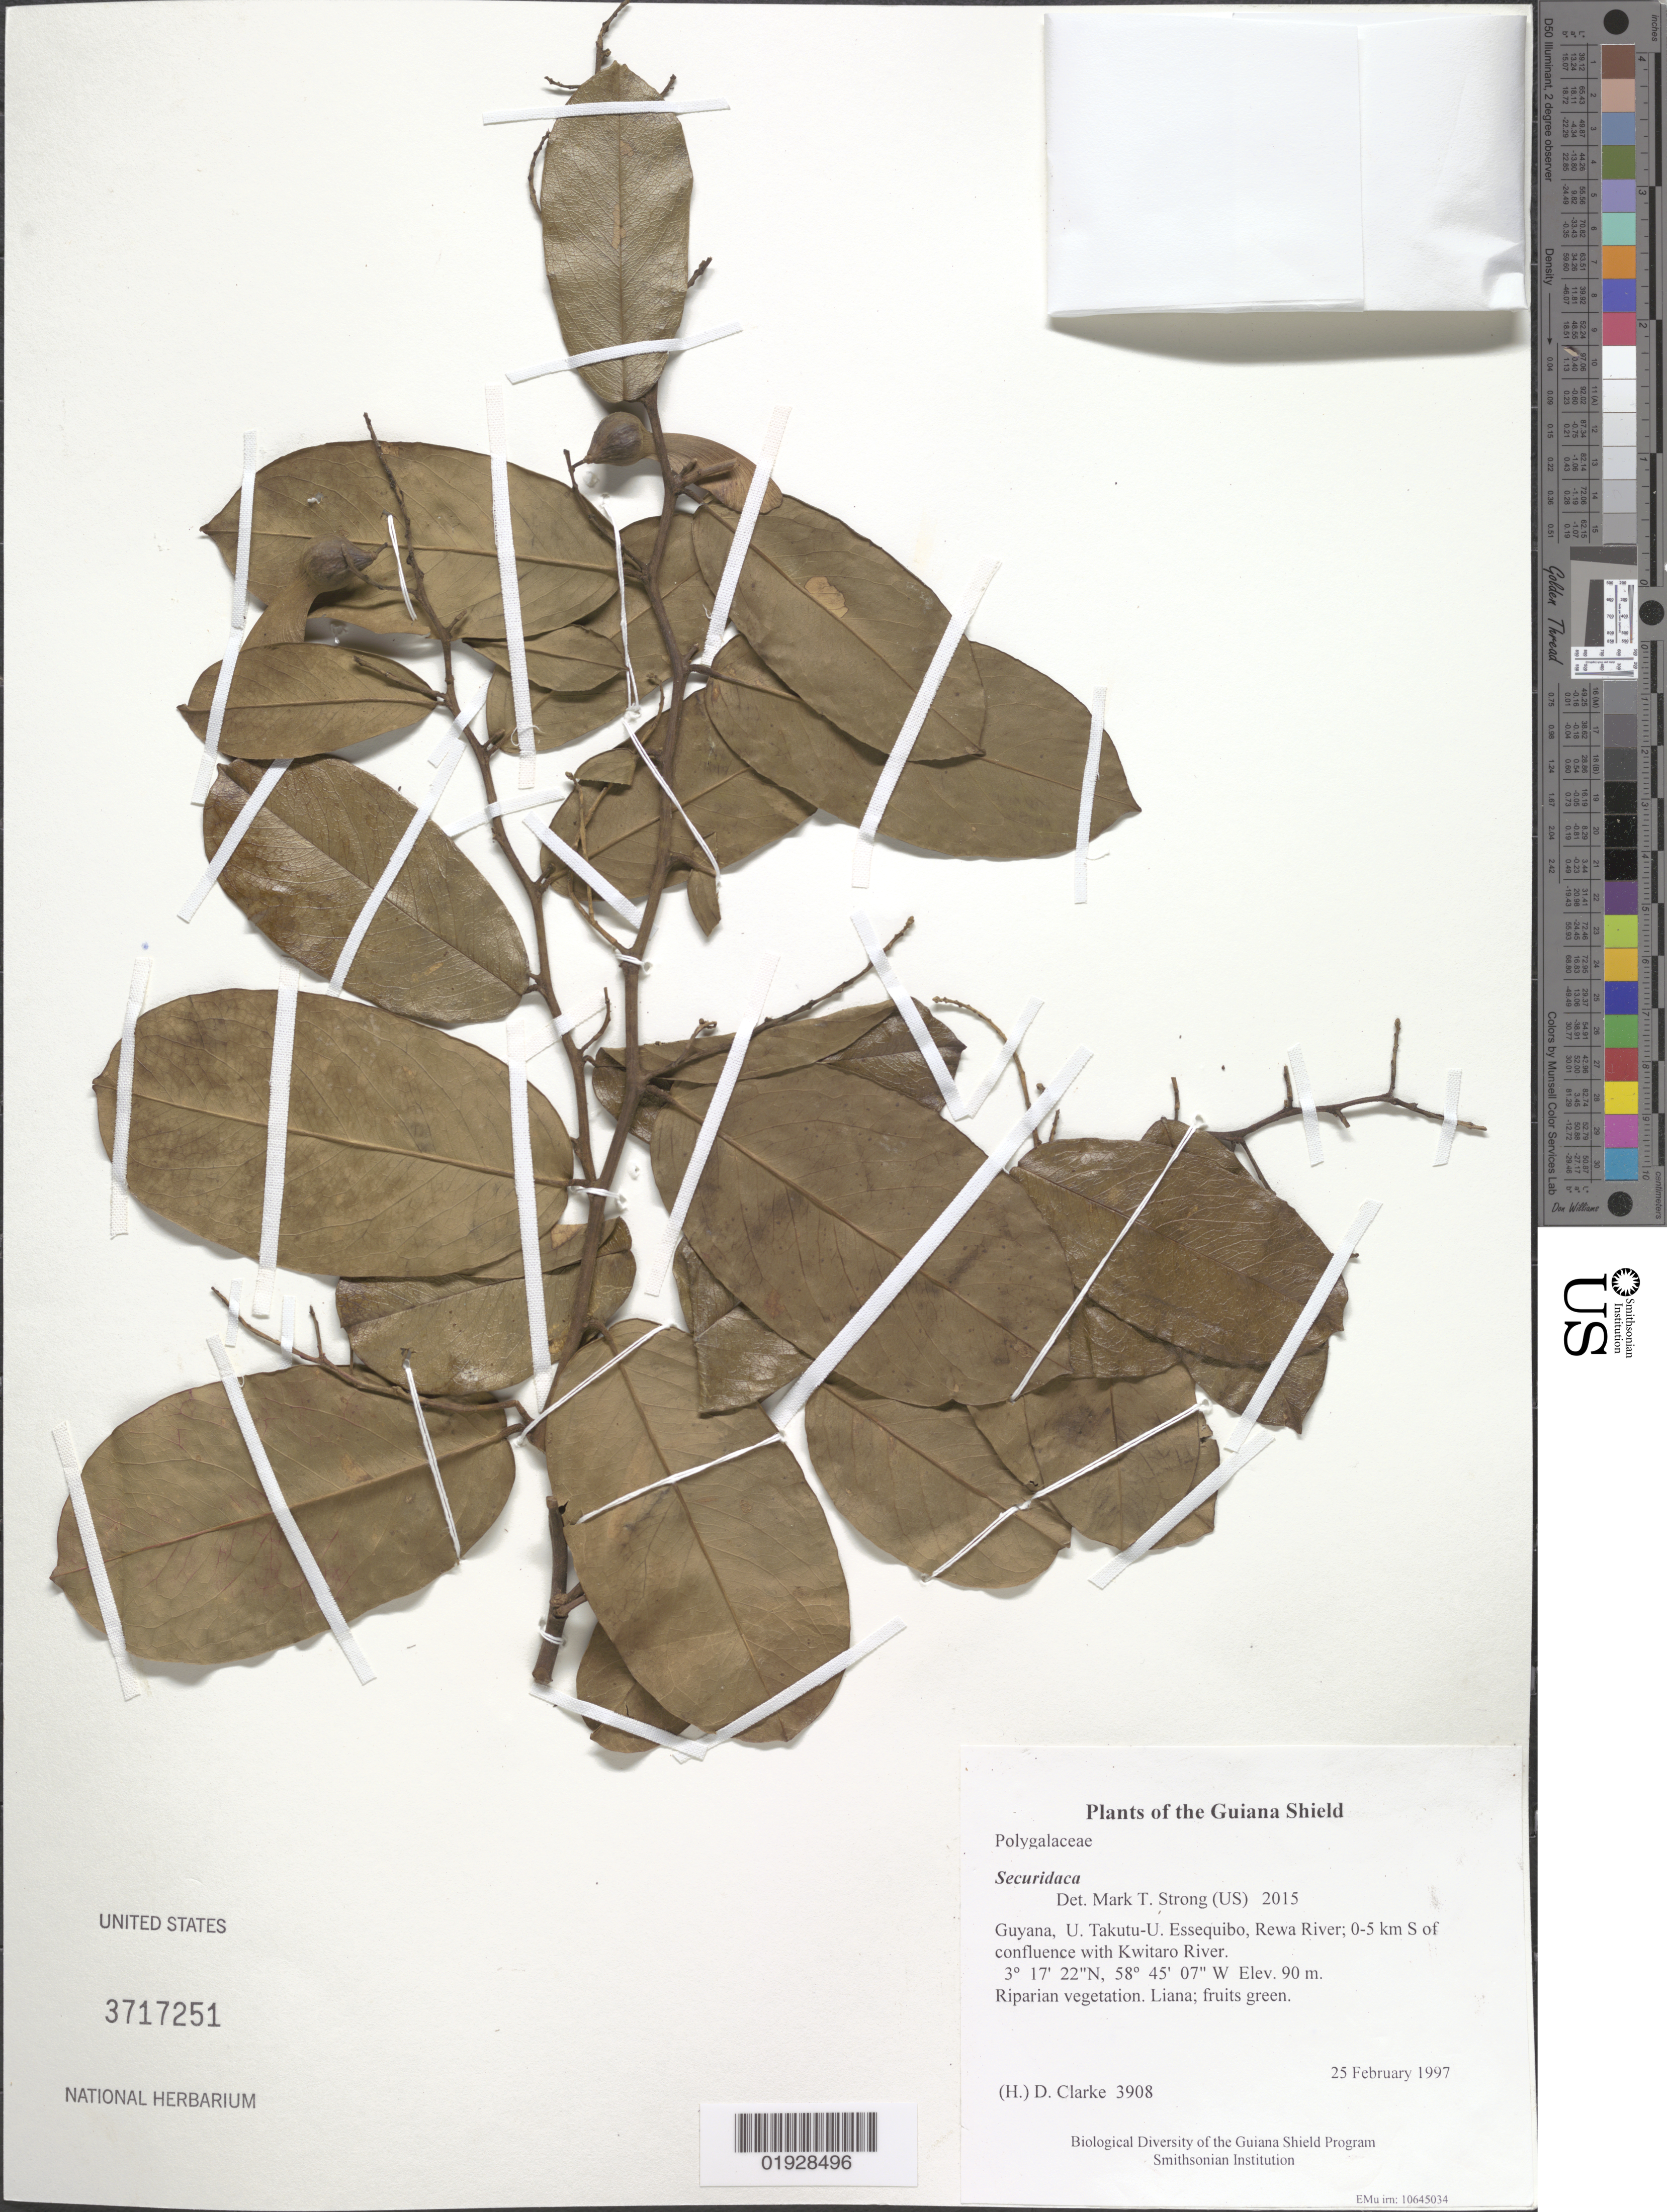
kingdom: Plantae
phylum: Tracheophyta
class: Magnoliopsida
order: Fabales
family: Polygalaceae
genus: Securidaca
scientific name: Securidaca sp.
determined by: Strong, M. T., (US), Smithsonian Institution - National Museum of Natural History (UNITED STATES)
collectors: H. D. Clarke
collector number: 3908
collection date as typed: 25 February 1997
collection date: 1997-02-25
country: Guyana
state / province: U. Takutu-U. Essequibo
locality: Rewa River; 0-5 km S of confluence with Kwitaro River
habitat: Riparian vegetation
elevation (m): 90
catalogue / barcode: US 3717251